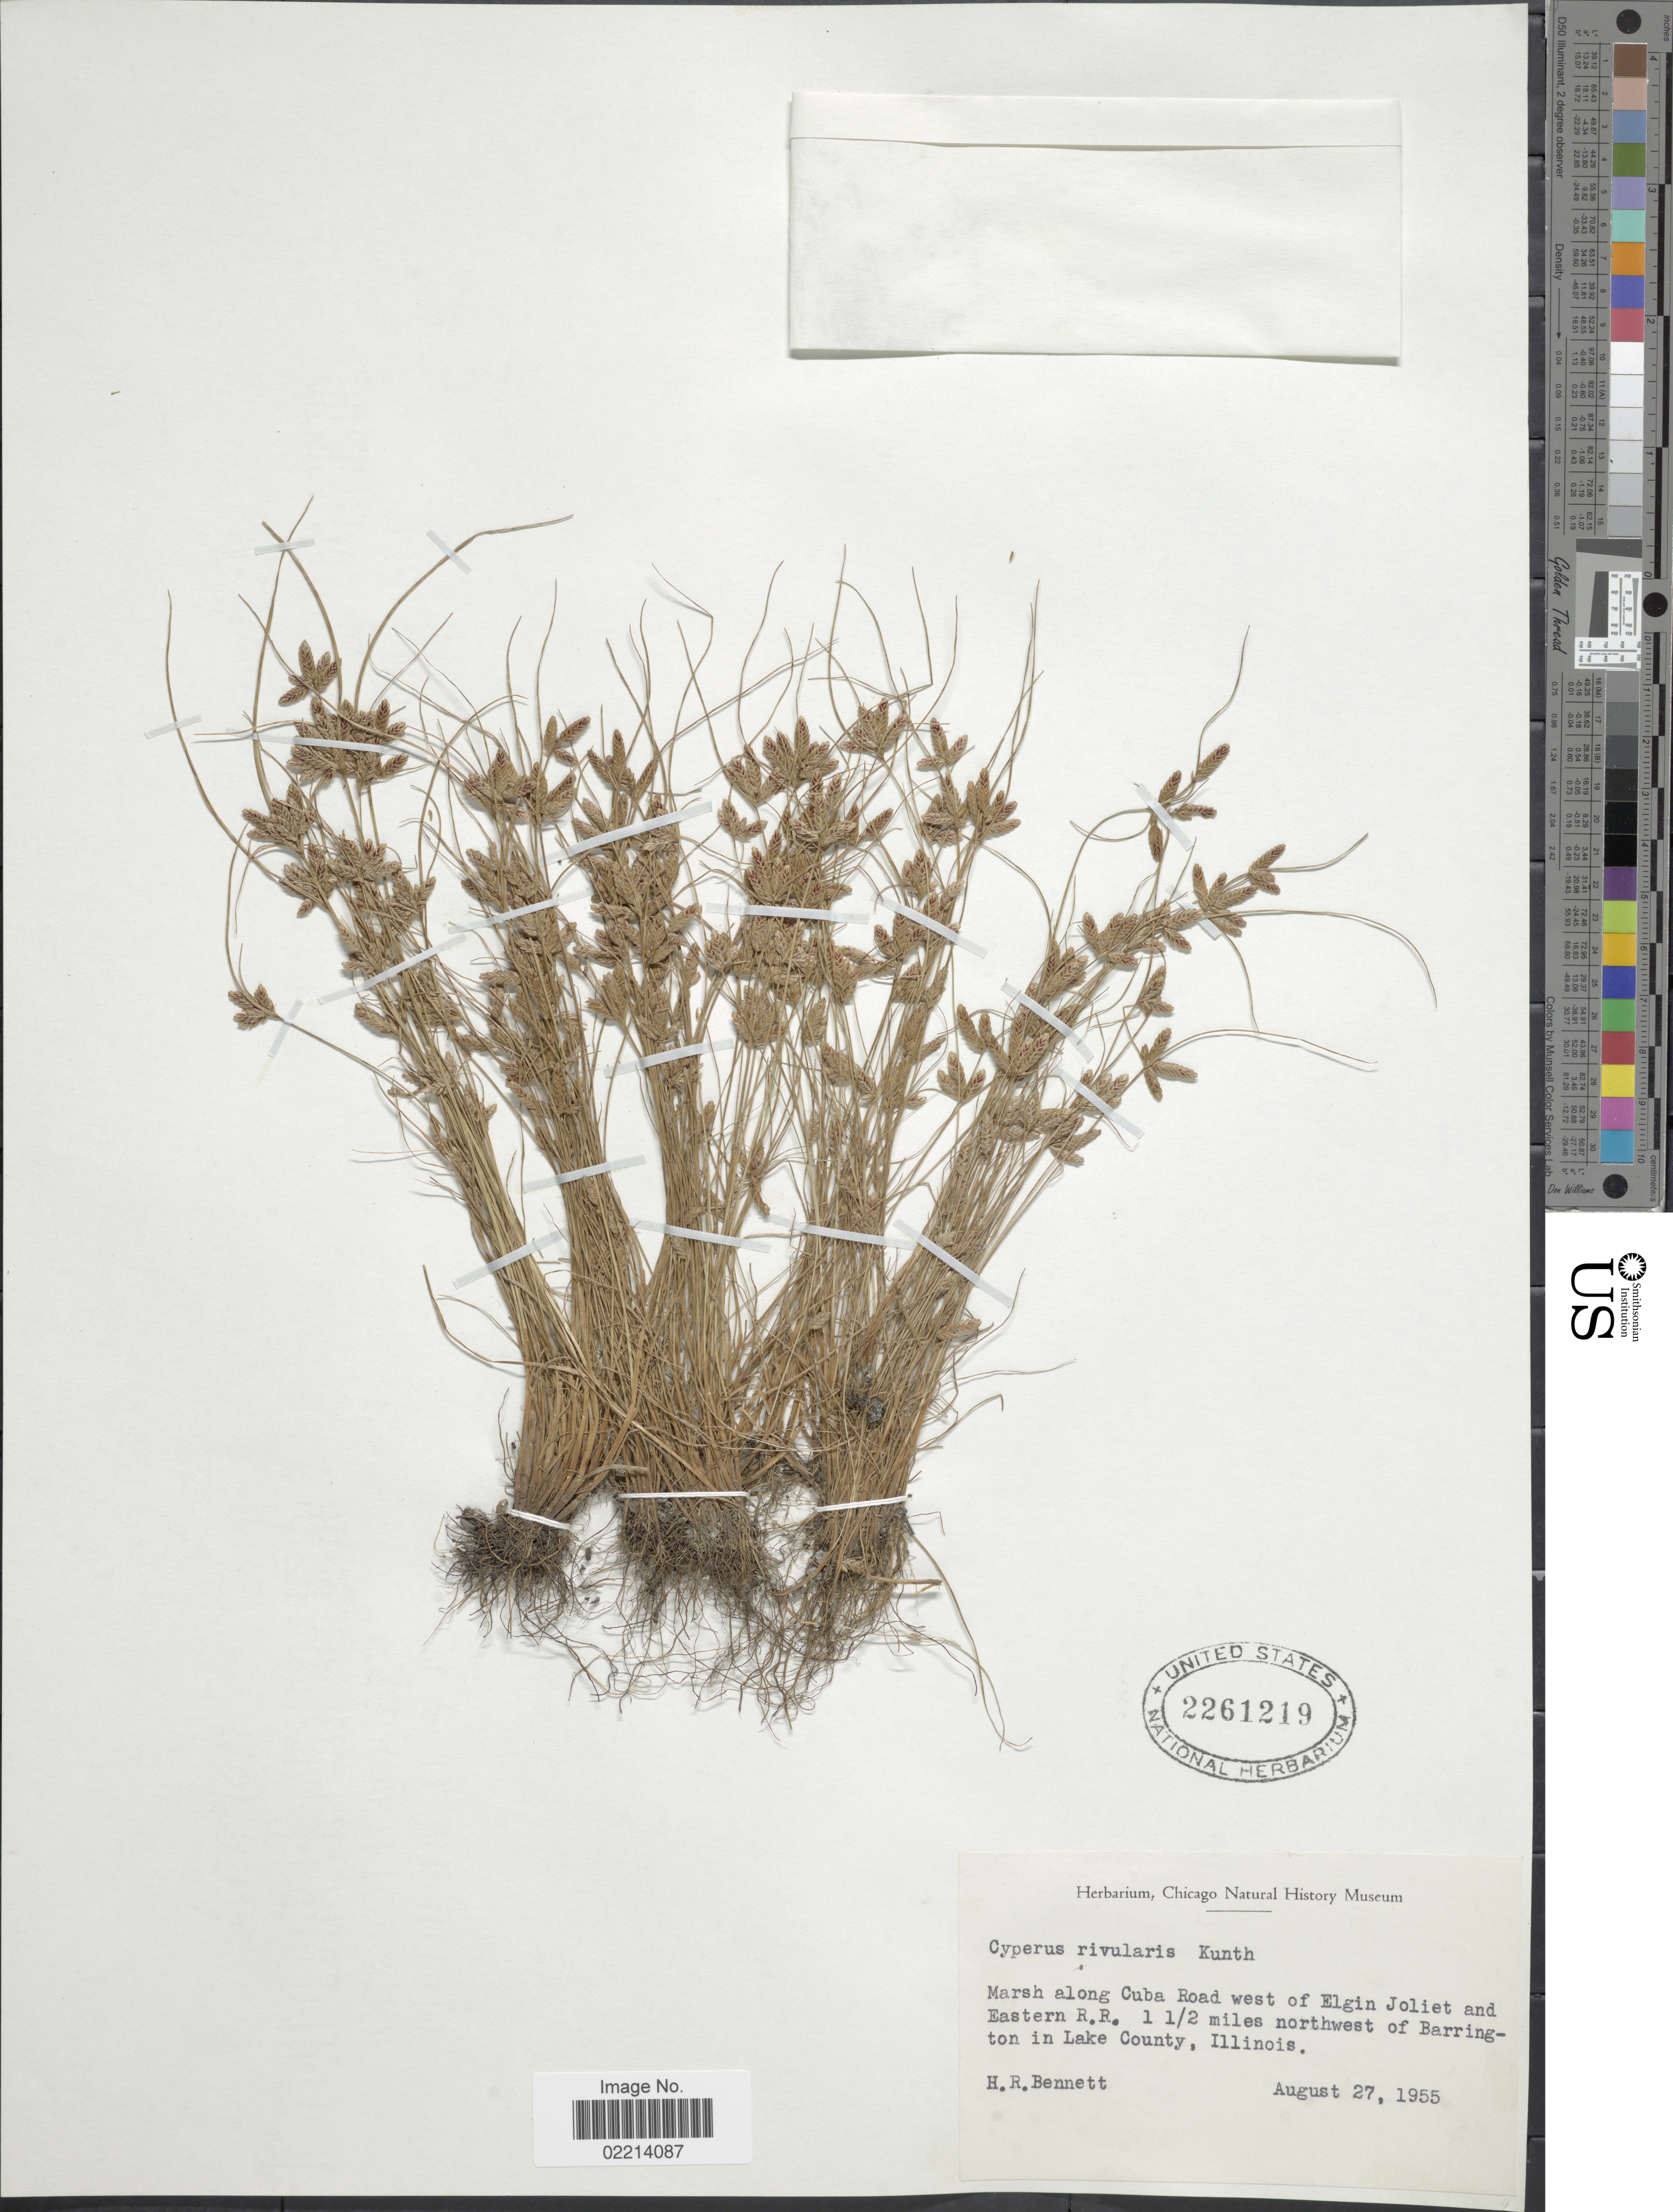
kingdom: Plantae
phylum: Tracheophyta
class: Liliopsida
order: Poales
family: Cyperaceae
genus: Cyperus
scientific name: Cyperus bipartitus Torr.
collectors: H. R. Bennett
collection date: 1955-08-27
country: United States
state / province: Illinois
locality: Marsh along Cuba Road west of Elgin Joliet and Eastern R.R. 1 1/2 miles northwest of Barrington in Lake County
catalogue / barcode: US 2261219